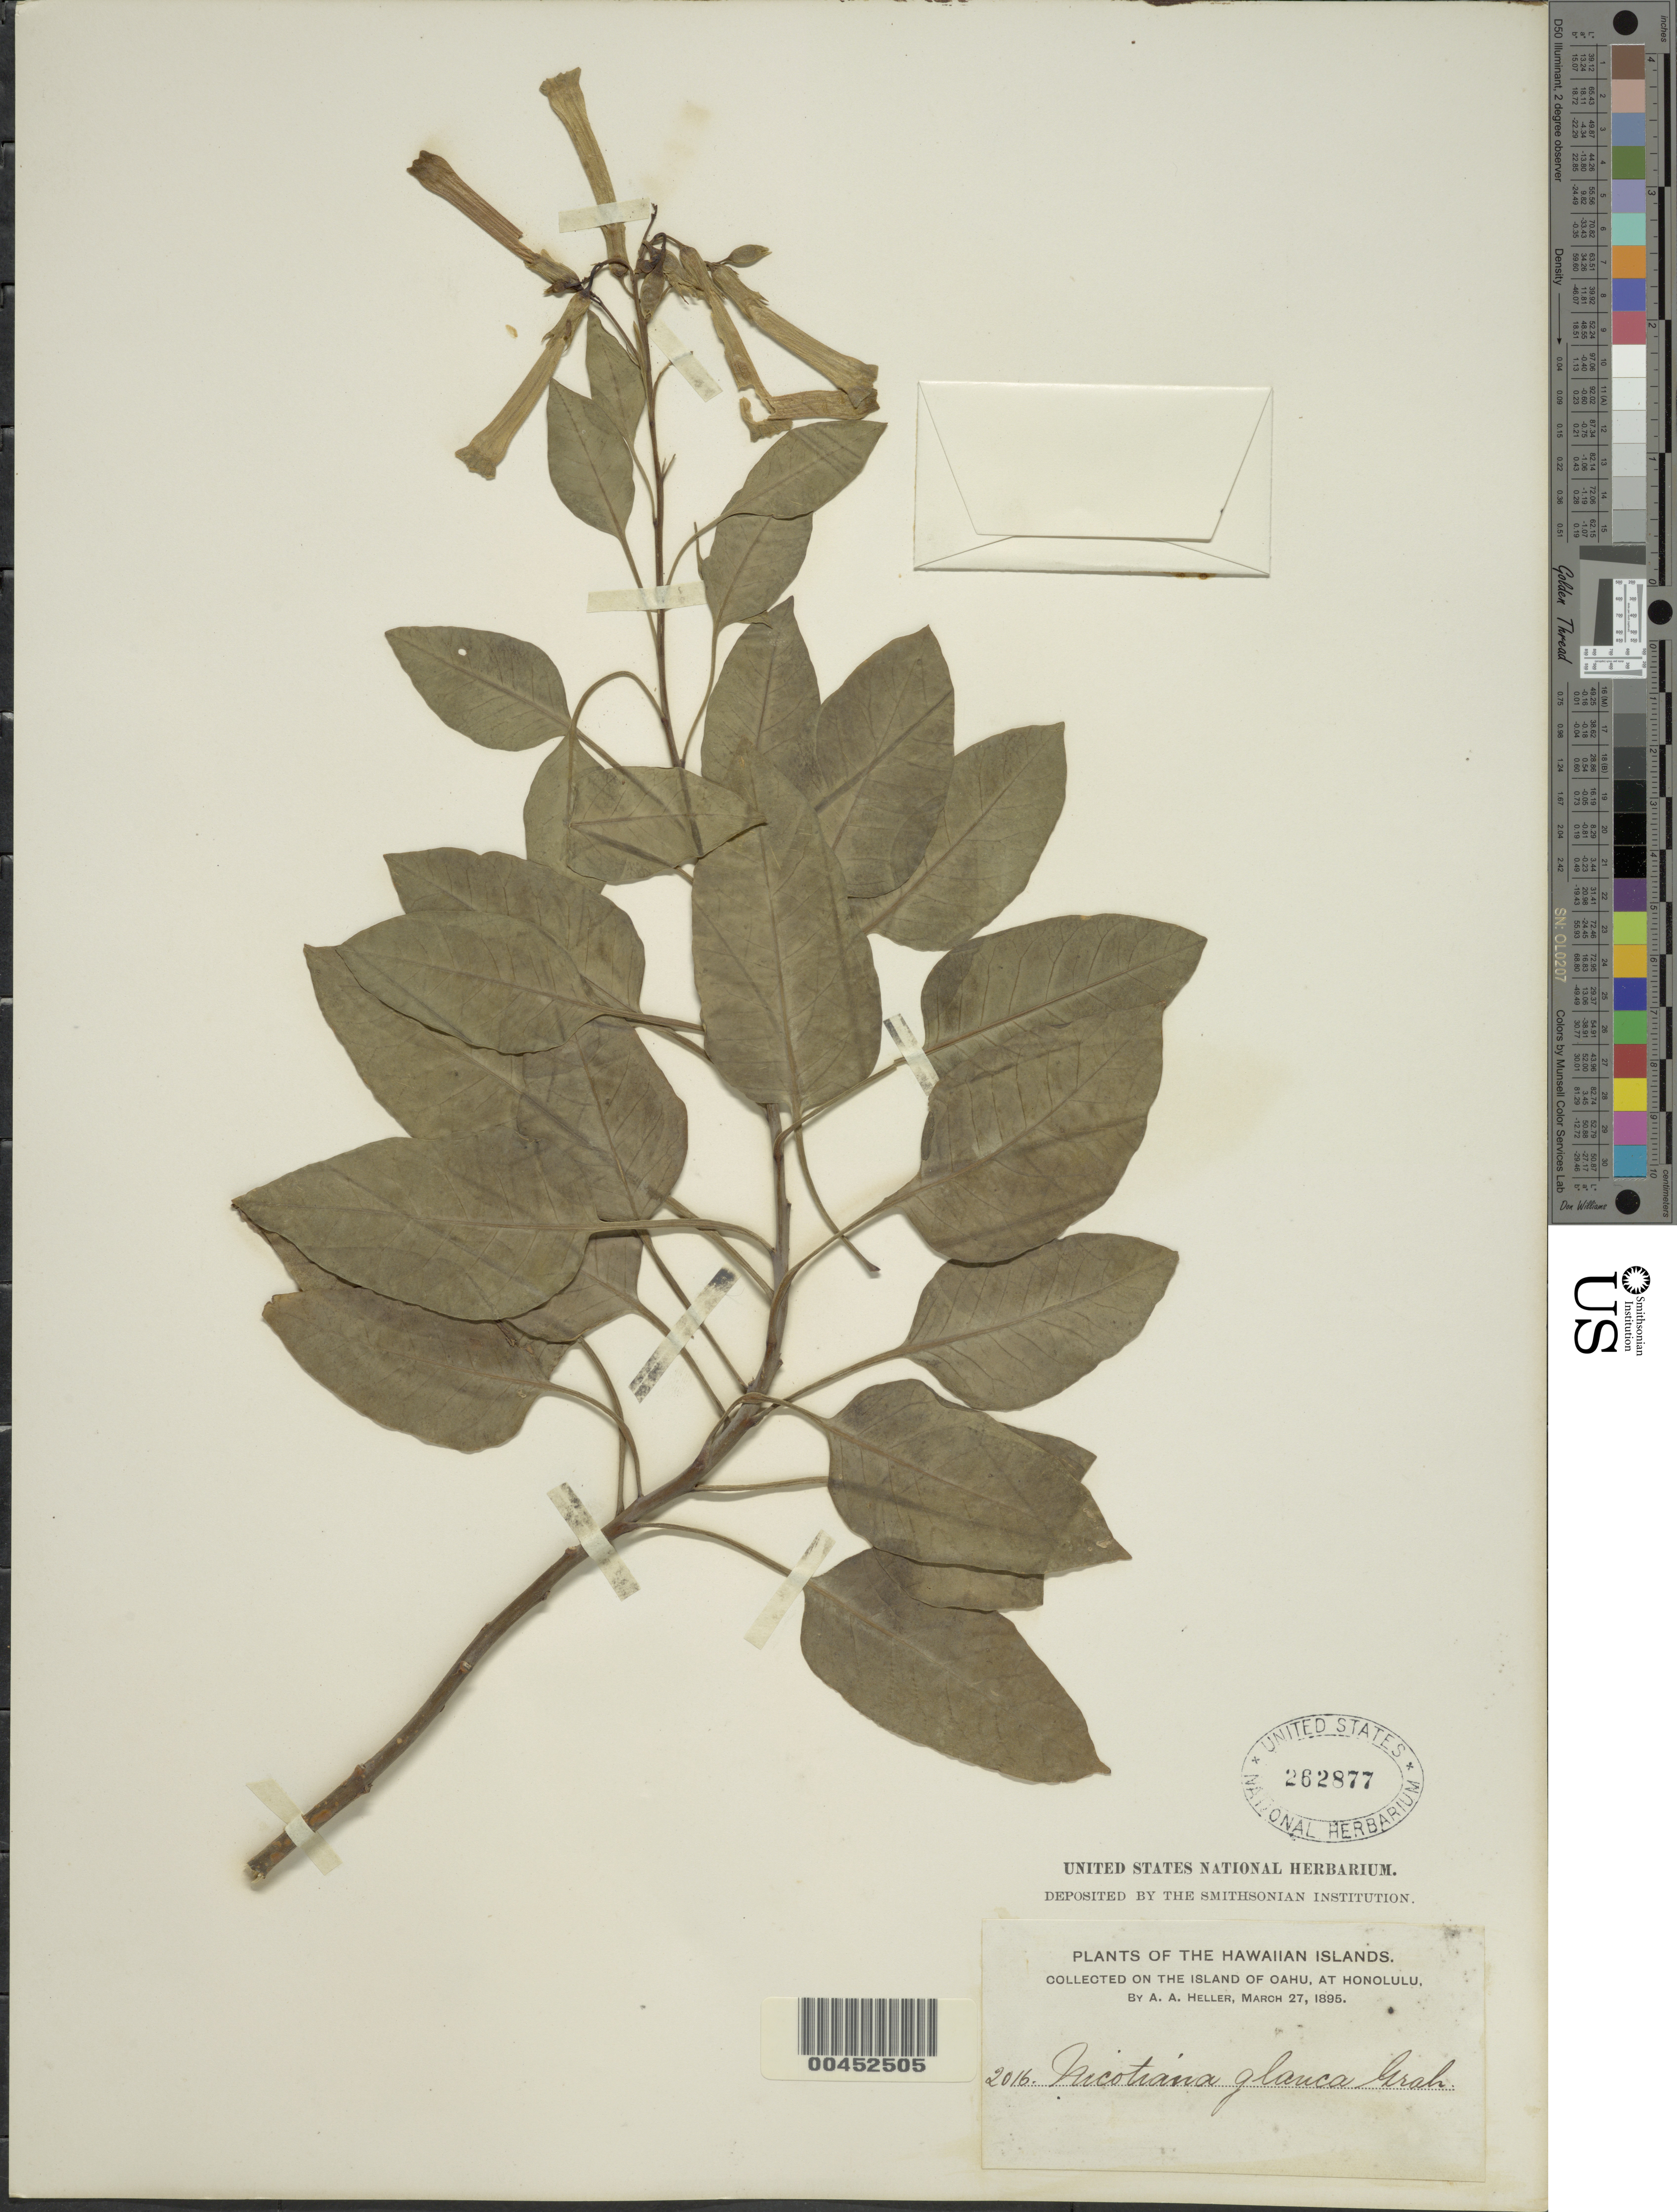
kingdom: Plantae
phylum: Tracheophyta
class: Magnoliopsida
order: Solanales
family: Solanaceae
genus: Nicotiana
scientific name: Nicotiana glauca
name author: Graham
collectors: A. A. Heller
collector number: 2016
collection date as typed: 27 Mar 1895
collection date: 1895-03-27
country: United States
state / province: Hawaii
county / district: Honolulu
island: Oahu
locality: At Honolulu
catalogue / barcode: US 262877